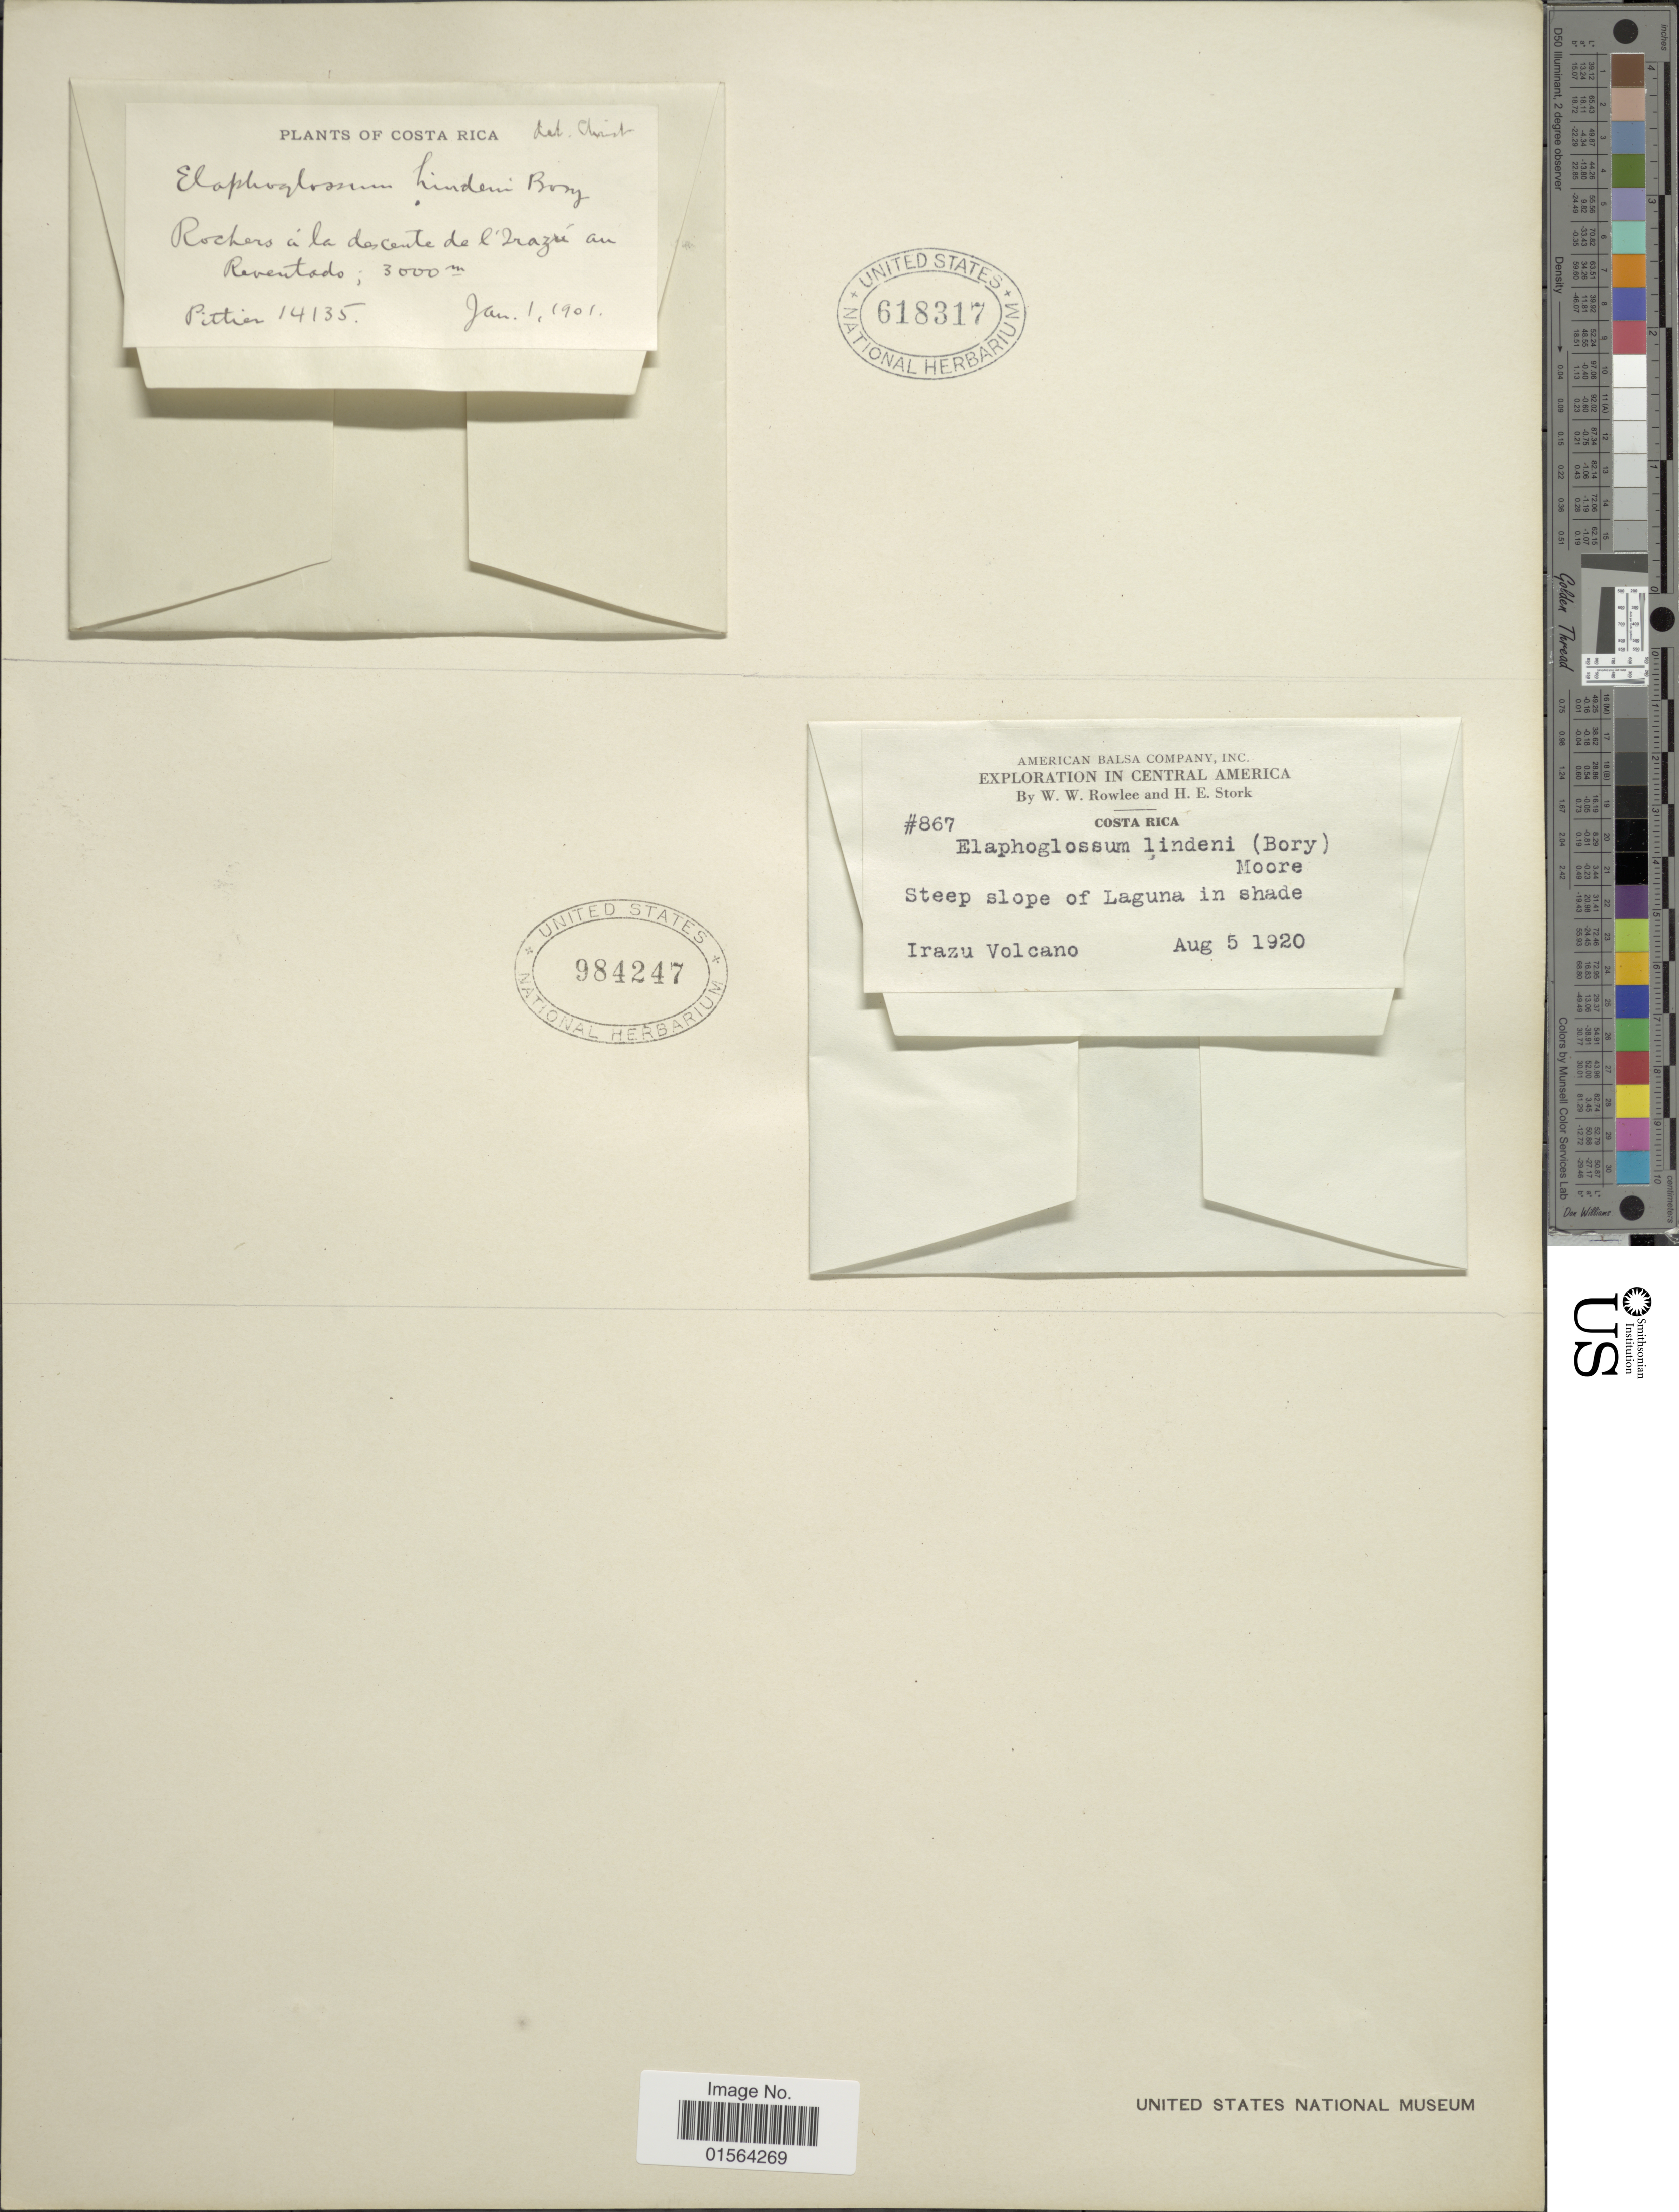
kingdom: Plantae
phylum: Tracheophyta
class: Polypodiopsida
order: Polypodiales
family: Dryopteridaceae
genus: Elaphoglossum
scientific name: Elaphoglossum lindenii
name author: (Bory ex Fée) T. Moore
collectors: W. W. Rowlee & H. E. Stork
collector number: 867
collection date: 1920-08-05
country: Costa Rica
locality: Central America, steep slope of Laguna in shade, Irazu Volcano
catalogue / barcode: US 984247-2